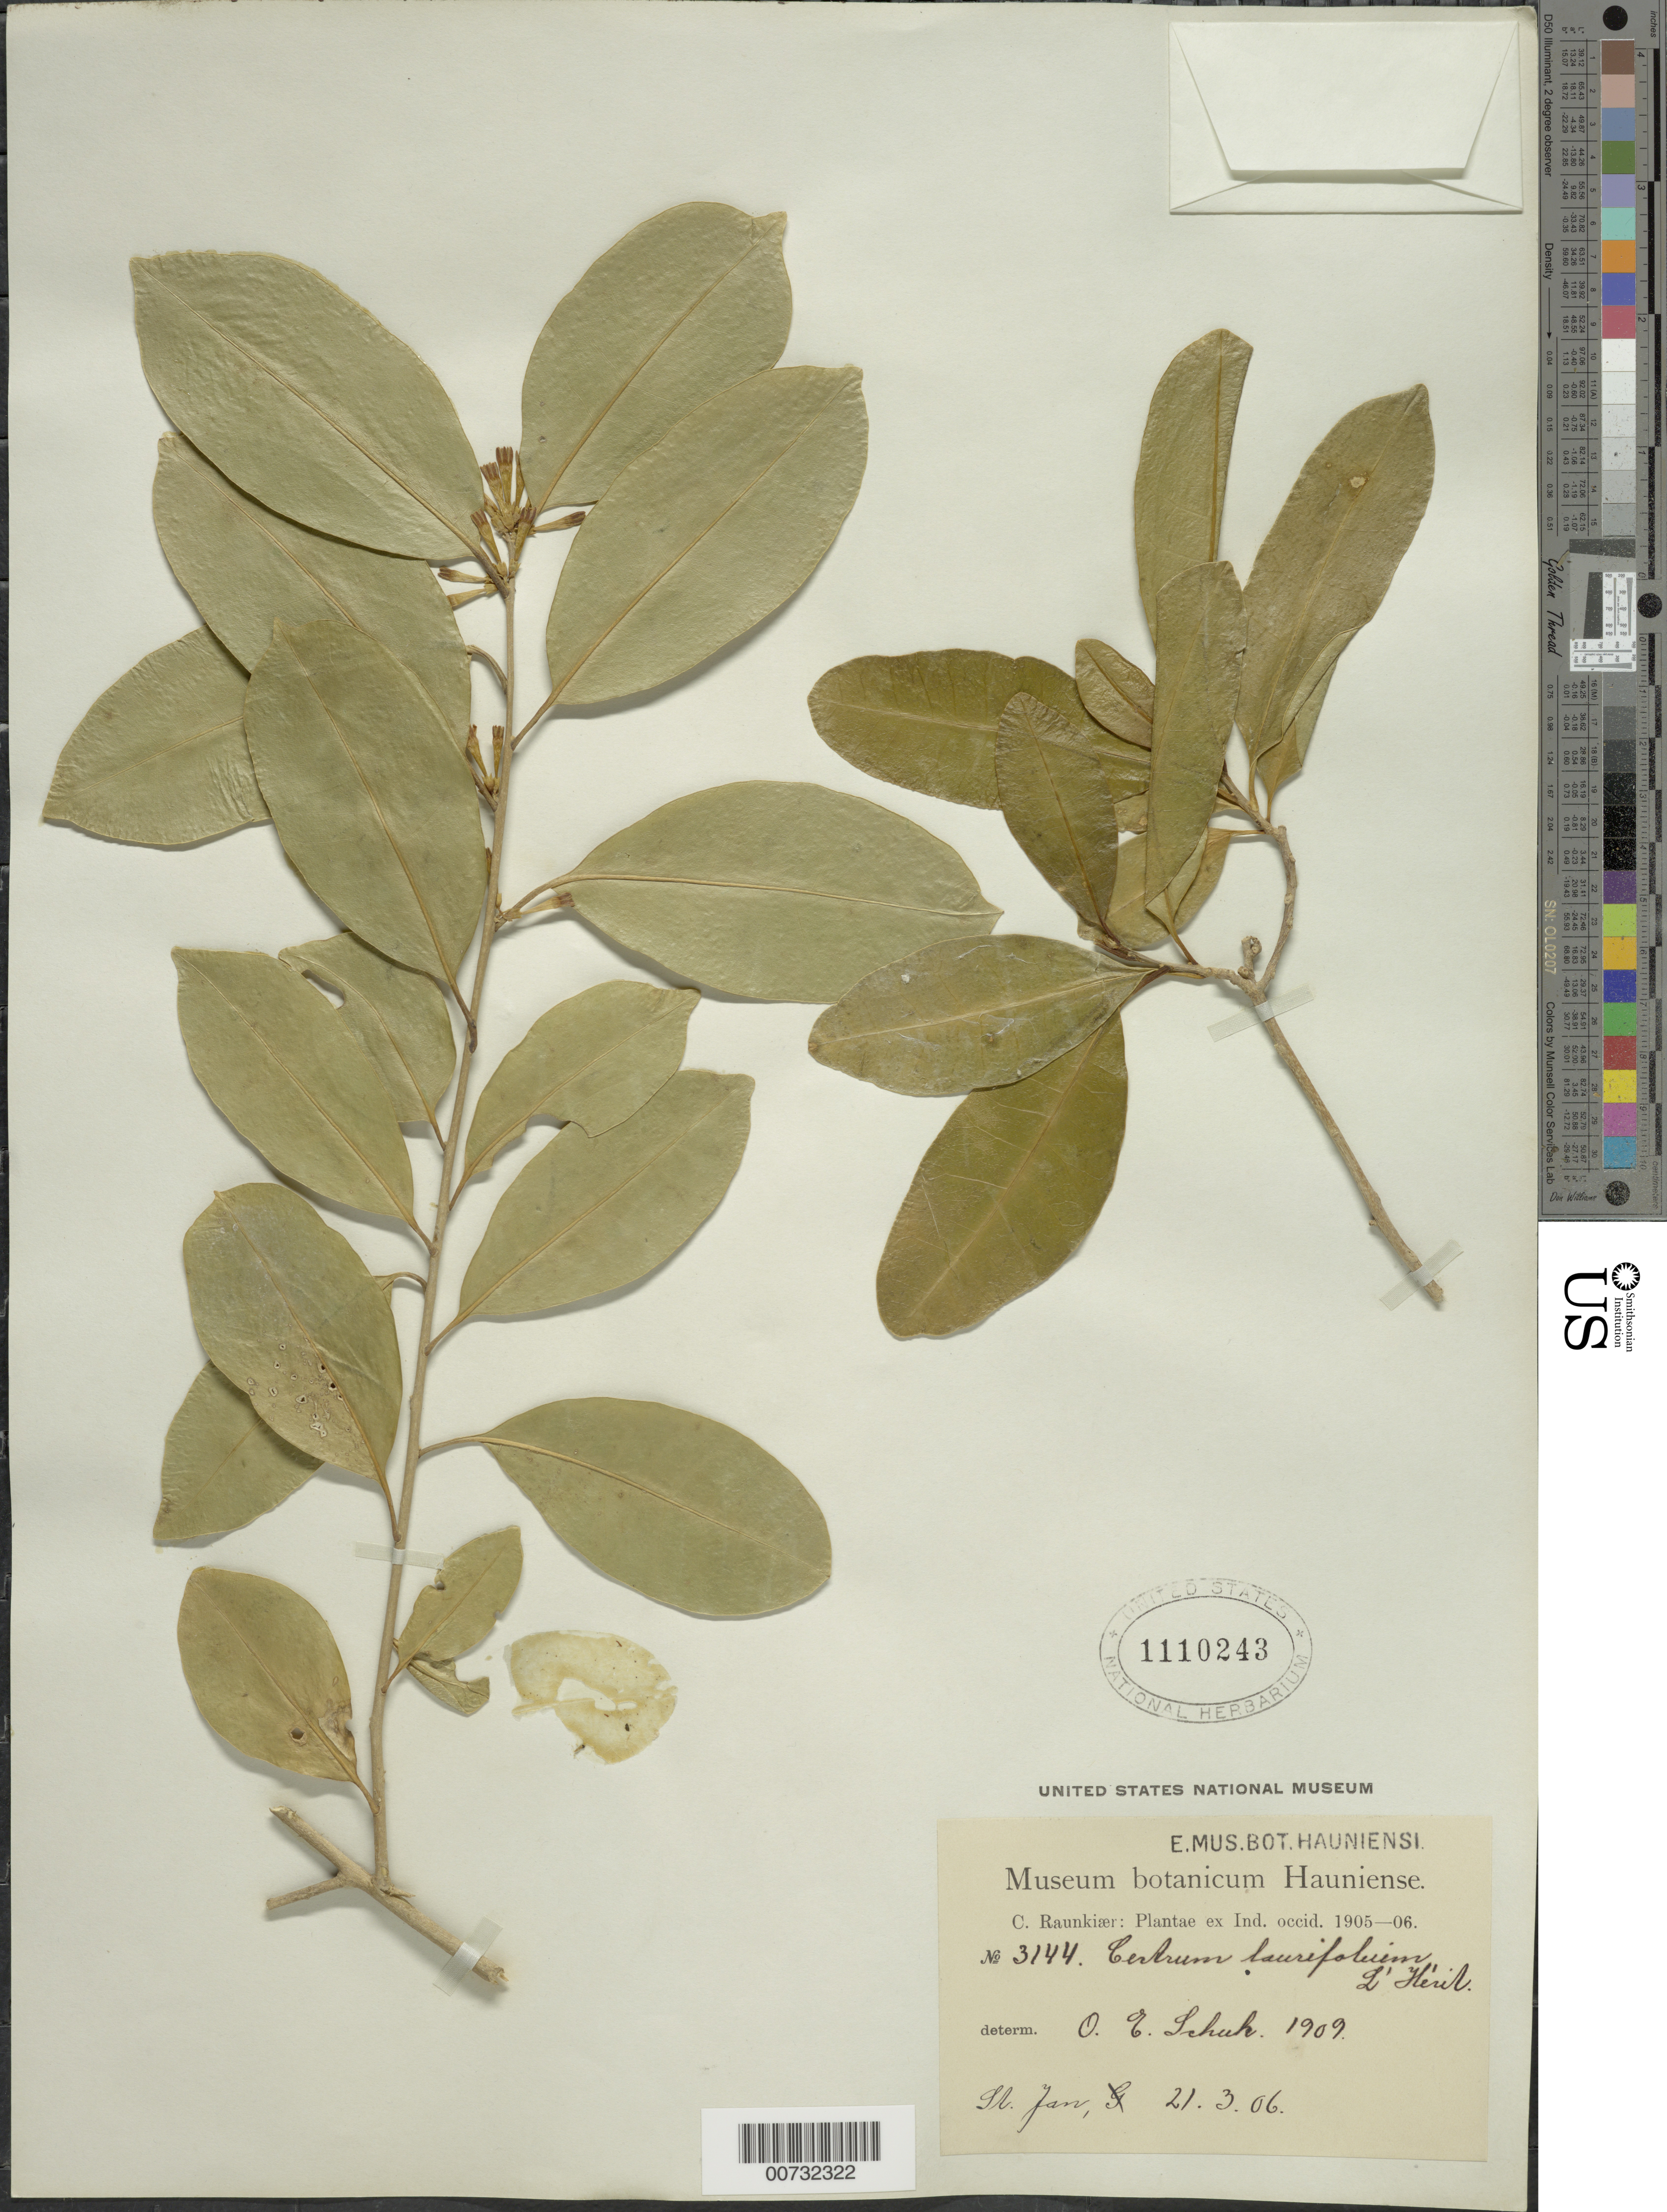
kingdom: Plantae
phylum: Tracheophyta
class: Magnoliopsida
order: Solanales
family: Solanaceae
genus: Cestrum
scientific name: Cestrum laurifolium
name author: L'Hér.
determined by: Schulz, Otto E.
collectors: C. Raunkiær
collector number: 3144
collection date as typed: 21 Mar 1906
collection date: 1906-03-21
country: U.S. Virgin Islands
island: St. John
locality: St. John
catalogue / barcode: US 1110243